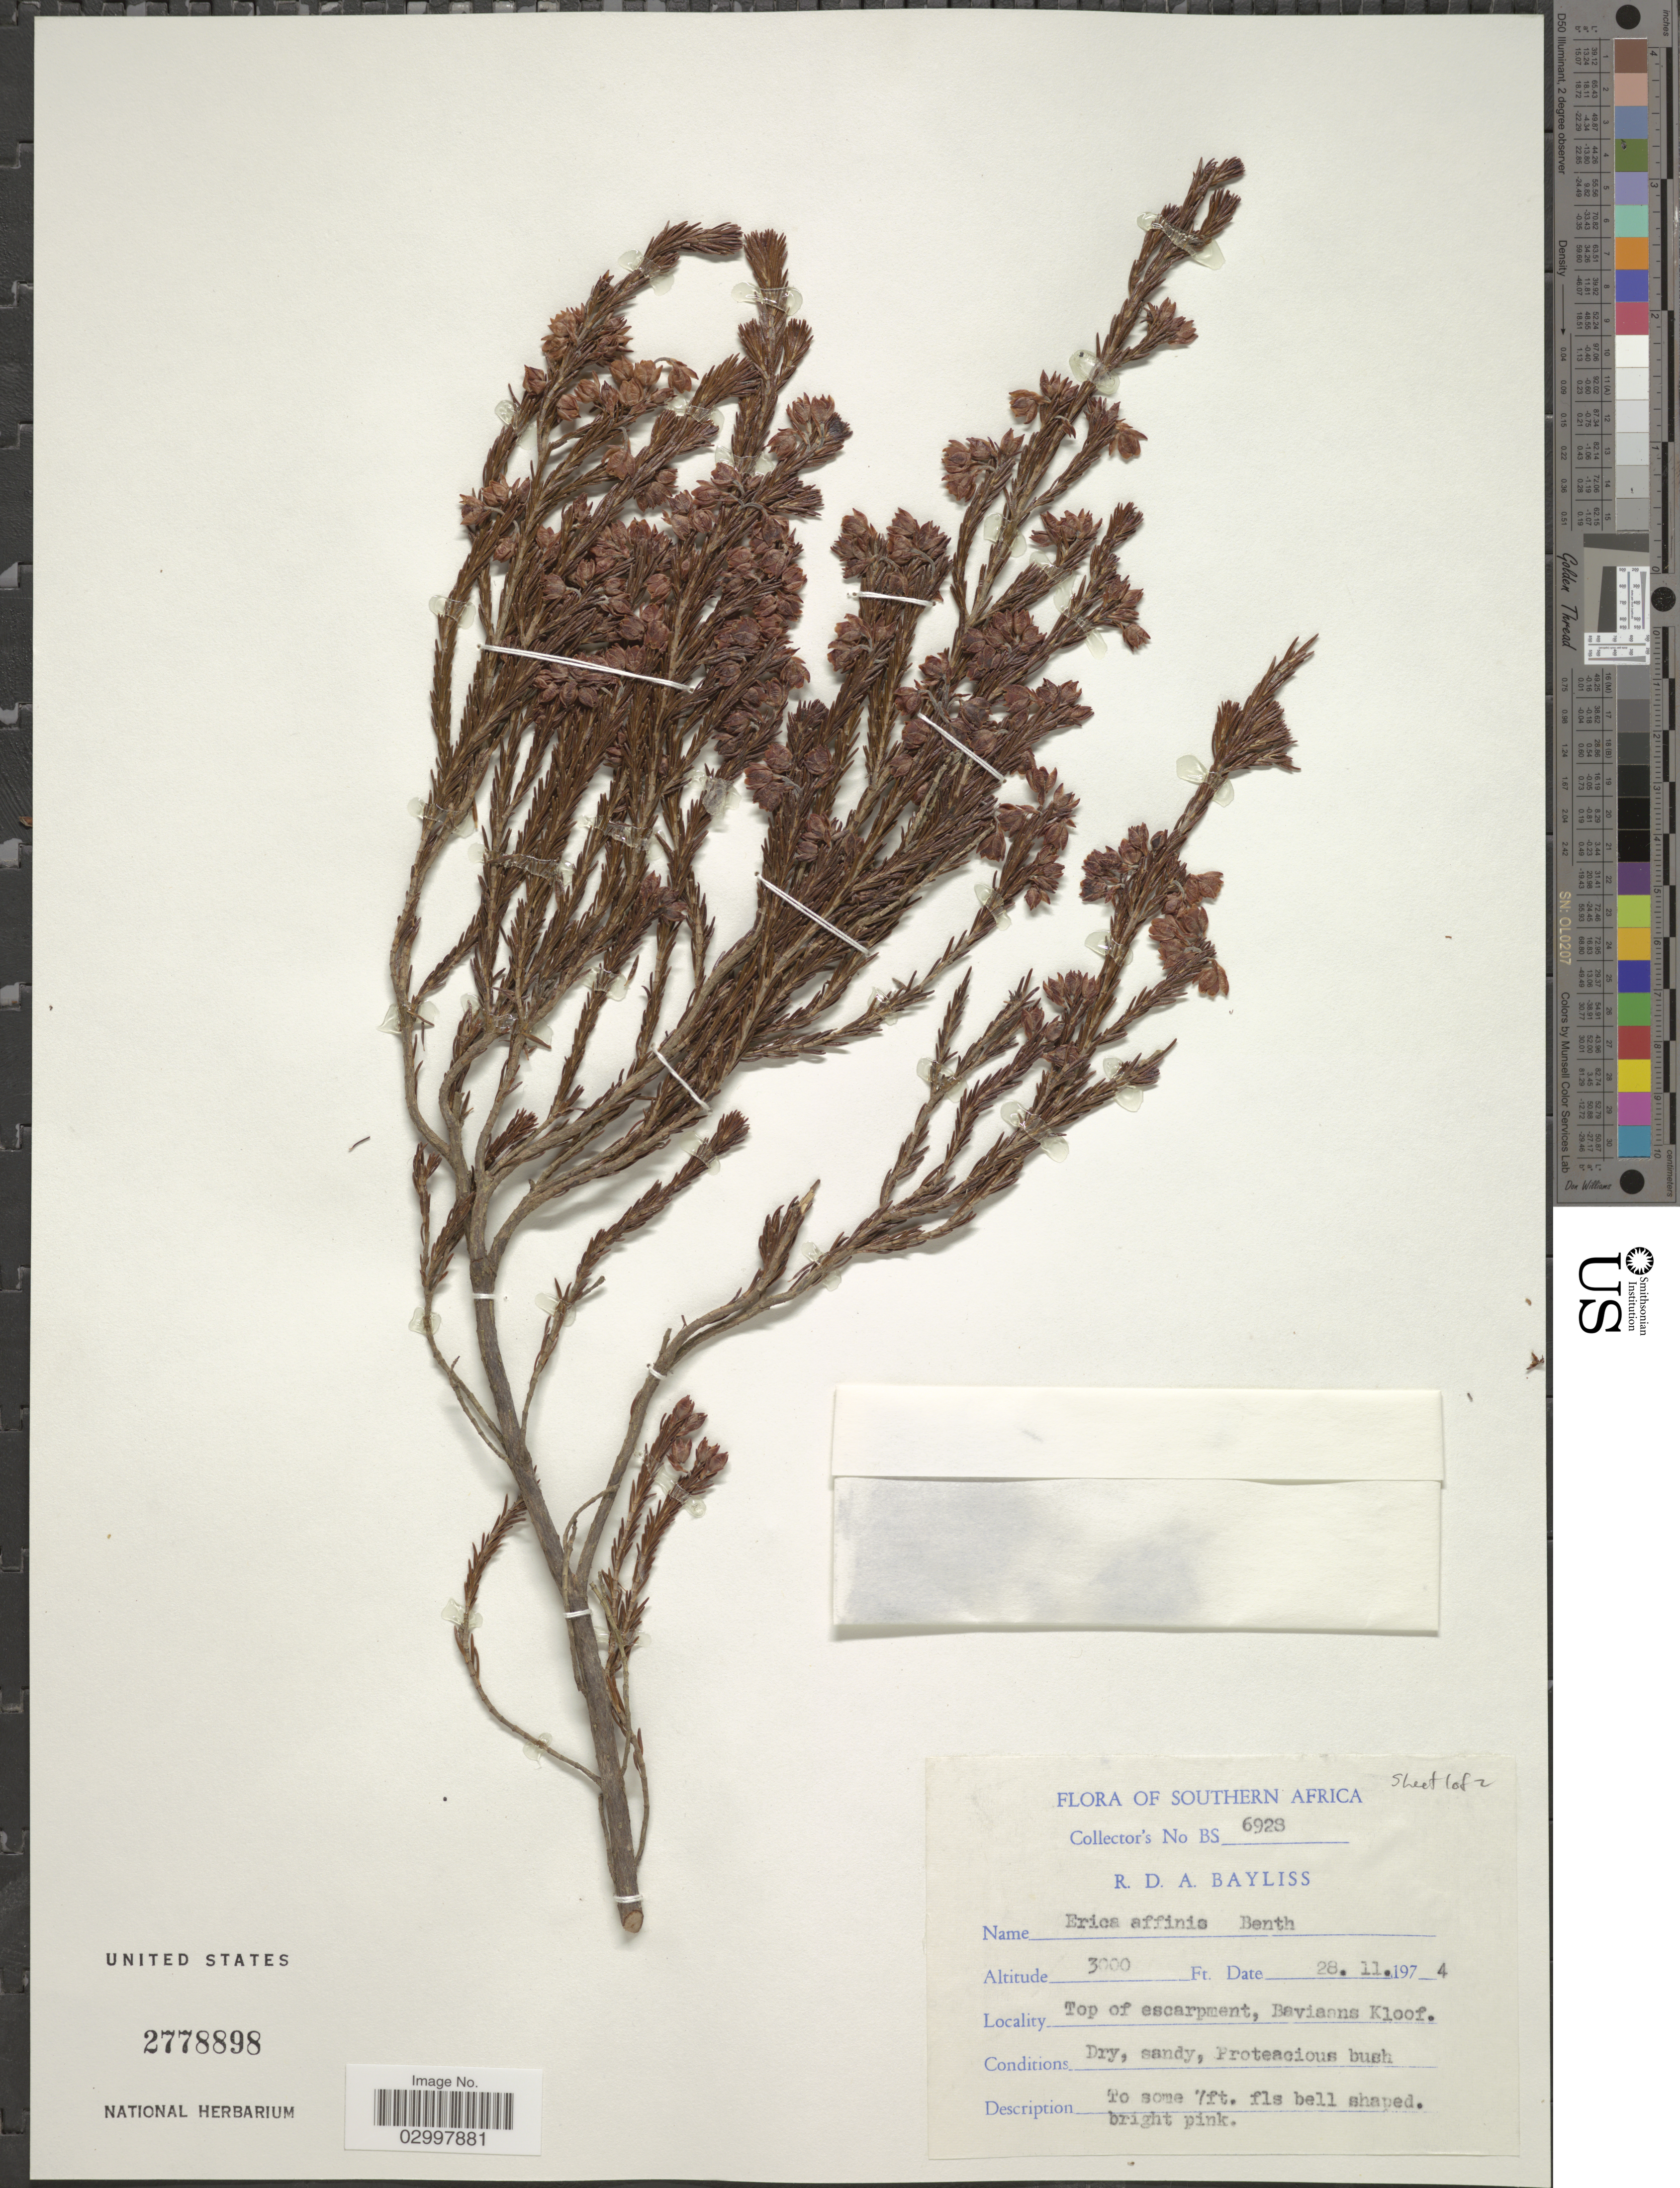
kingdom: Plantae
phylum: Tracheophyta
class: Magnoliopsida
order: Ericales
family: Ericaceae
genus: Erica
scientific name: Erica affinis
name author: Benth.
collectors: R. Bayliss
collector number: BS 6928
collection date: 1974-11-28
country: South Africa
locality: Southern Africa. Top of escarpment, Baviaans Kloof.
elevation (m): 914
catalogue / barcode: US 2778898